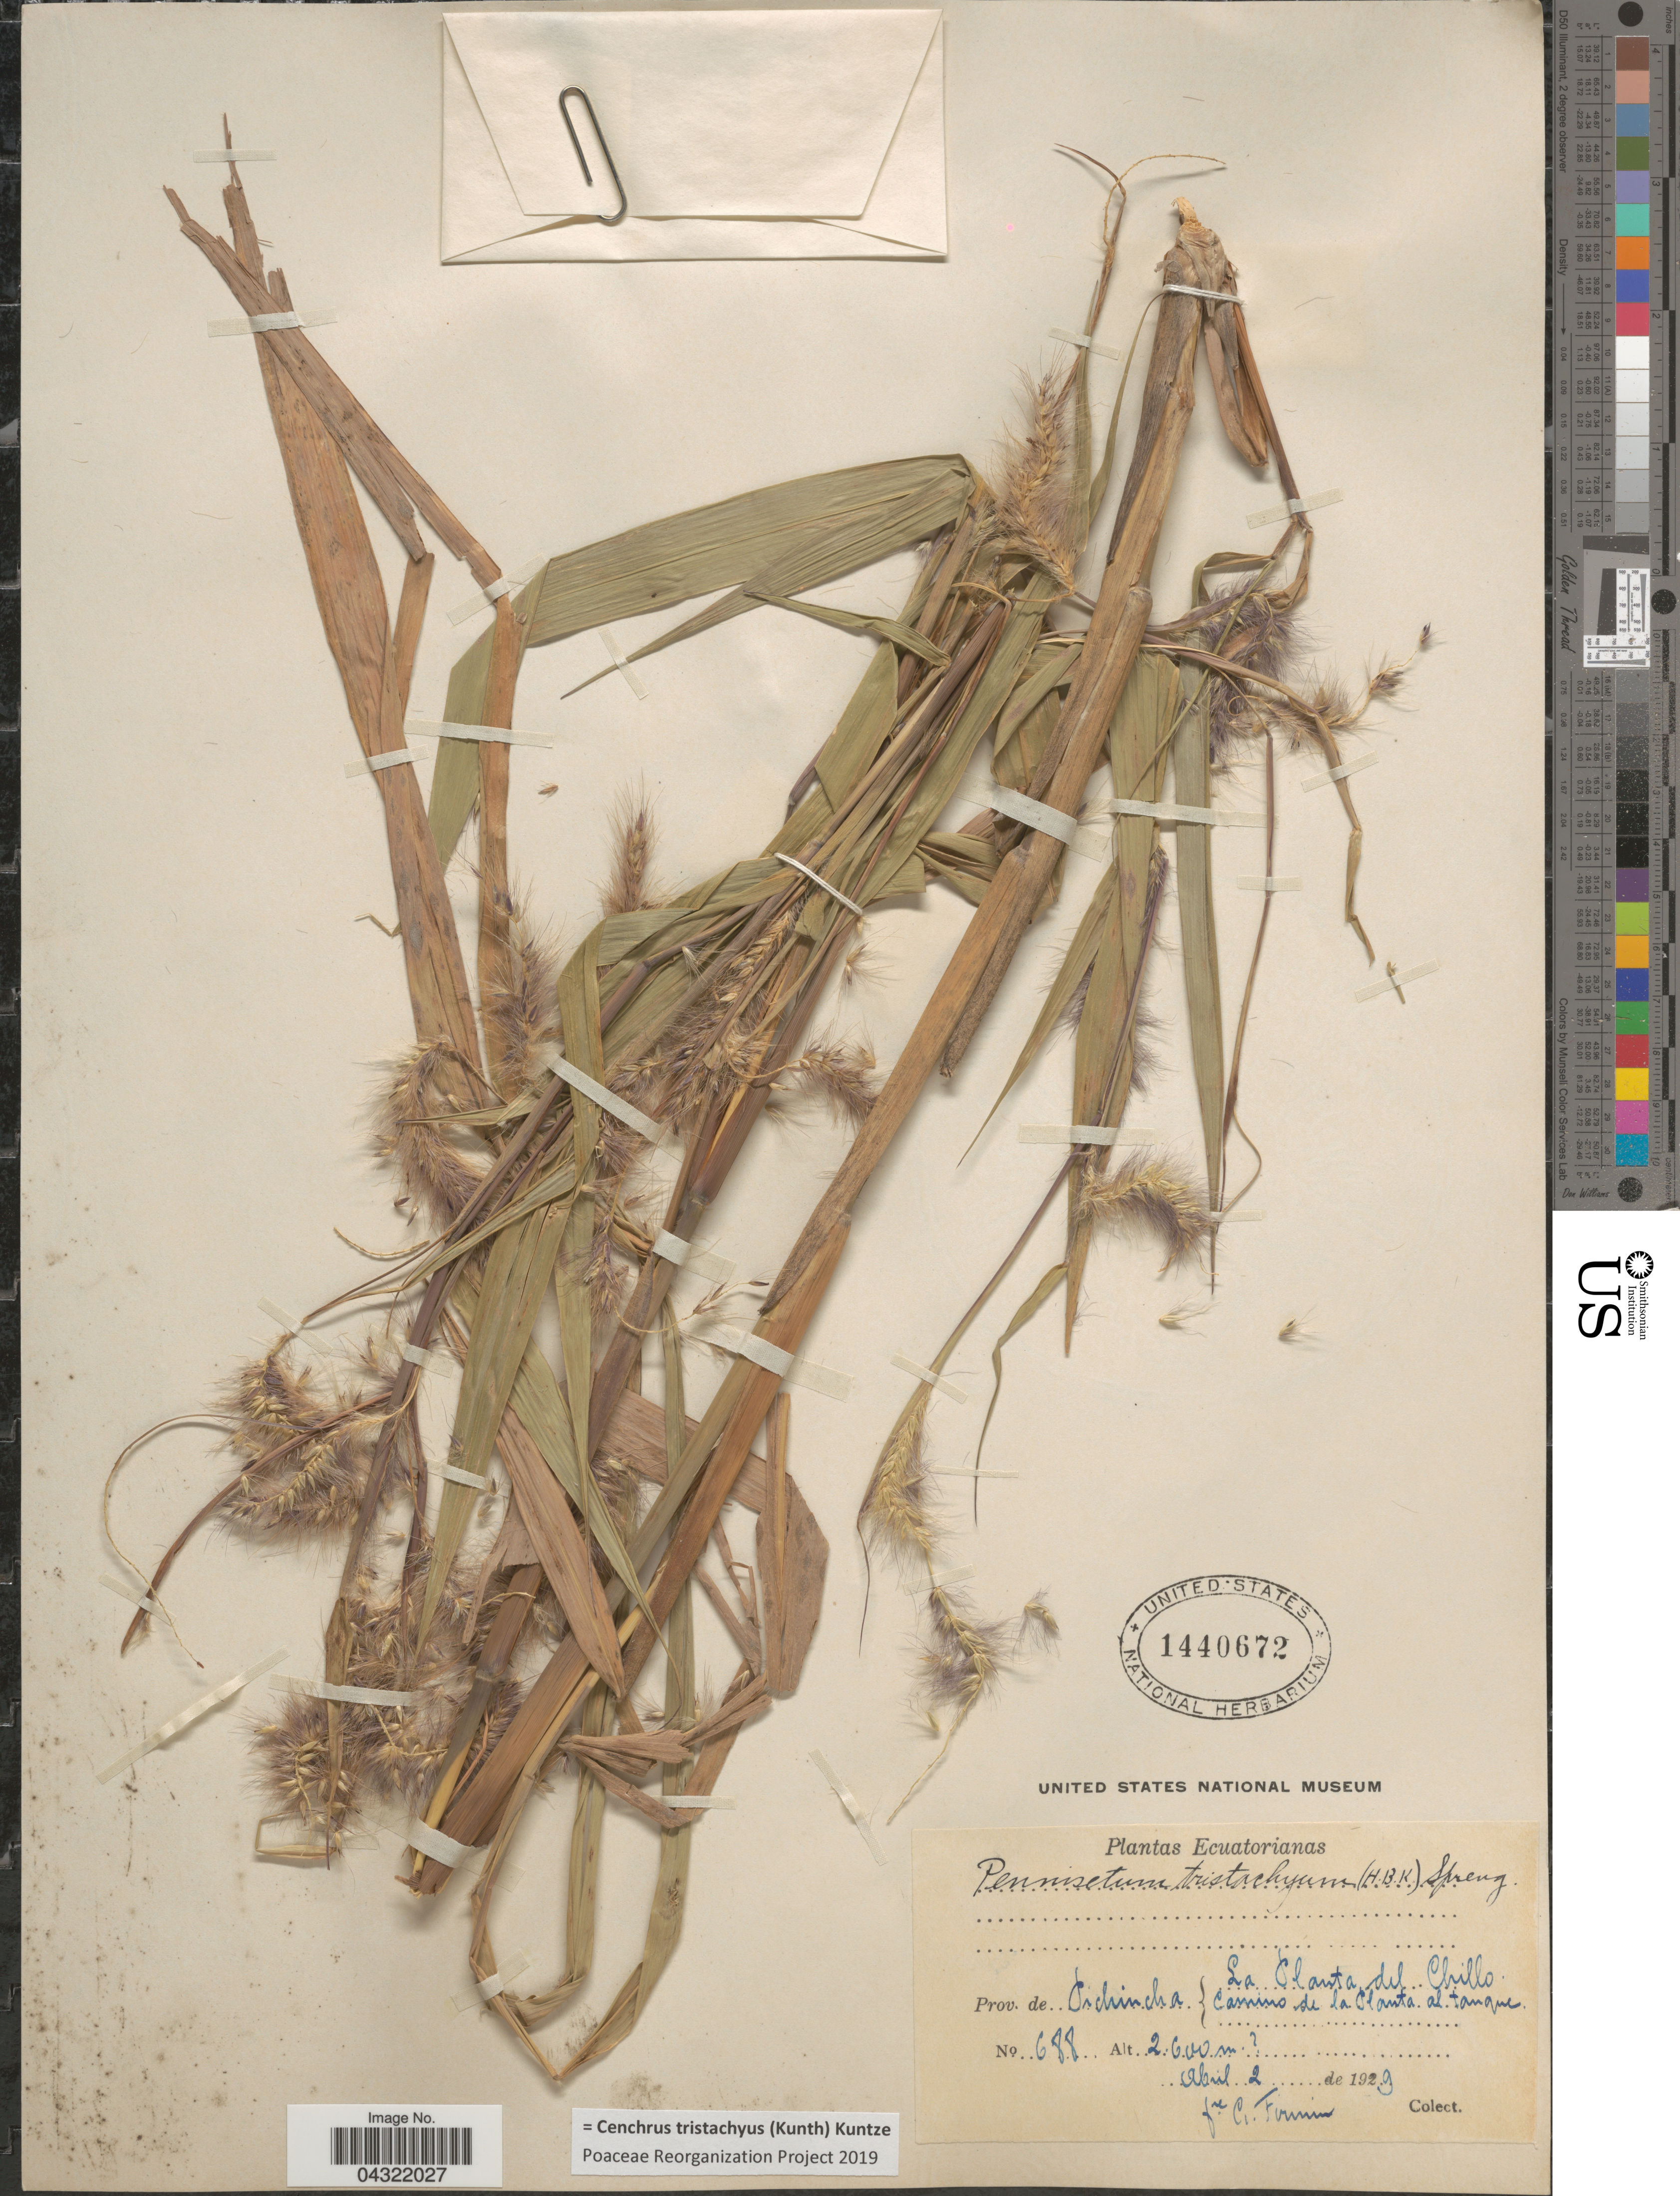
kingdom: Plantae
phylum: Tracheophyta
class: Liliopsida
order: Poales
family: Poaceae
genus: Cenchrus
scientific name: Cenchrus tristachyus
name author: (Kunth) Kuntze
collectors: F. Firmin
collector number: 688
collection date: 1929-04-02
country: Ecuador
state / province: Pichincha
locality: La Planta del Chillo. Camino de la Planta al tanque.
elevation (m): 2600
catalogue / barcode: US 1440672